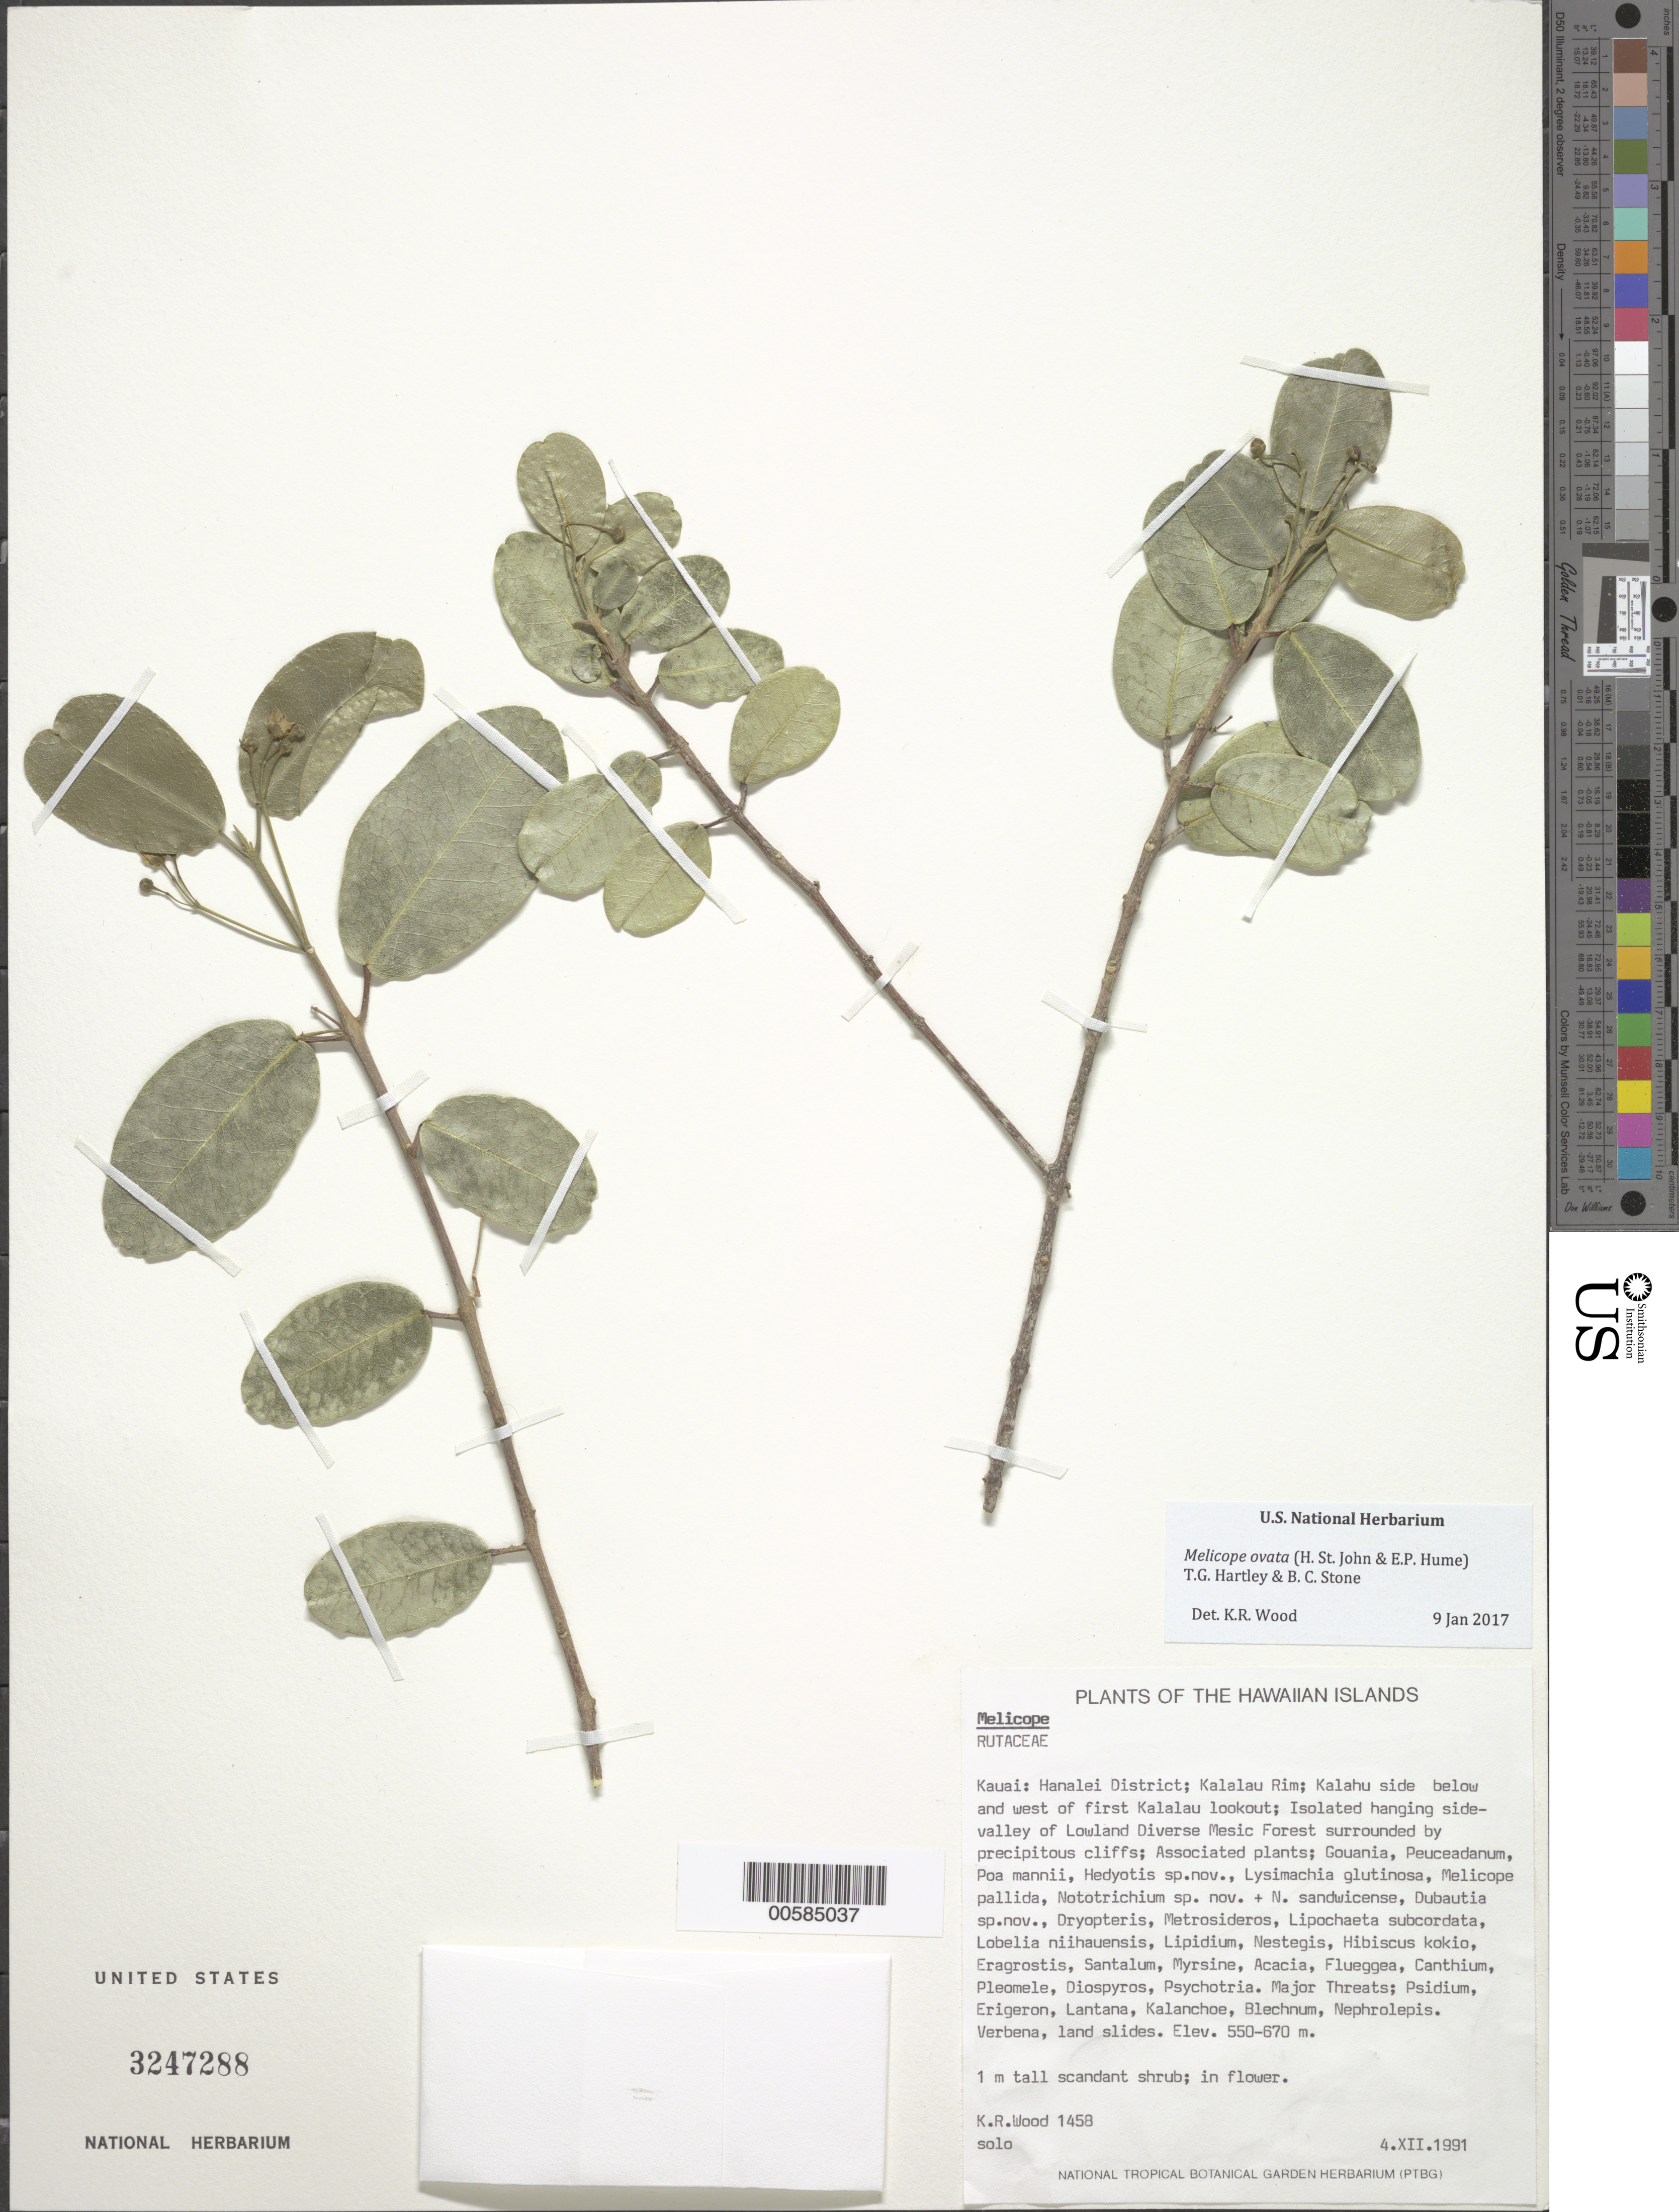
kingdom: Plantae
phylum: Tracheophyta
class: Magnoliopsida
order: Sapindales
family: Rutaceae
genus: Melicope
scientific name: Melicope ovata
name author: (H. St. John & E.P. Hume) T.G. Hartley & B.C. Stone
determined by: Wood, Kenneth R.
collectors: K. R. Wood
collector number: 1458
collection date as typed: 4 Dec 1991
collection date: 1991-12-04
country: United States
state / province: Hawaii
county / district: Kauai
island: Kaua'i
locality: Hanalei Dist; Kalalau Rim; Kalahu side below and W of first Kalalau lookout.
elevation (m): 550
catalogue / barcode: US 3247288